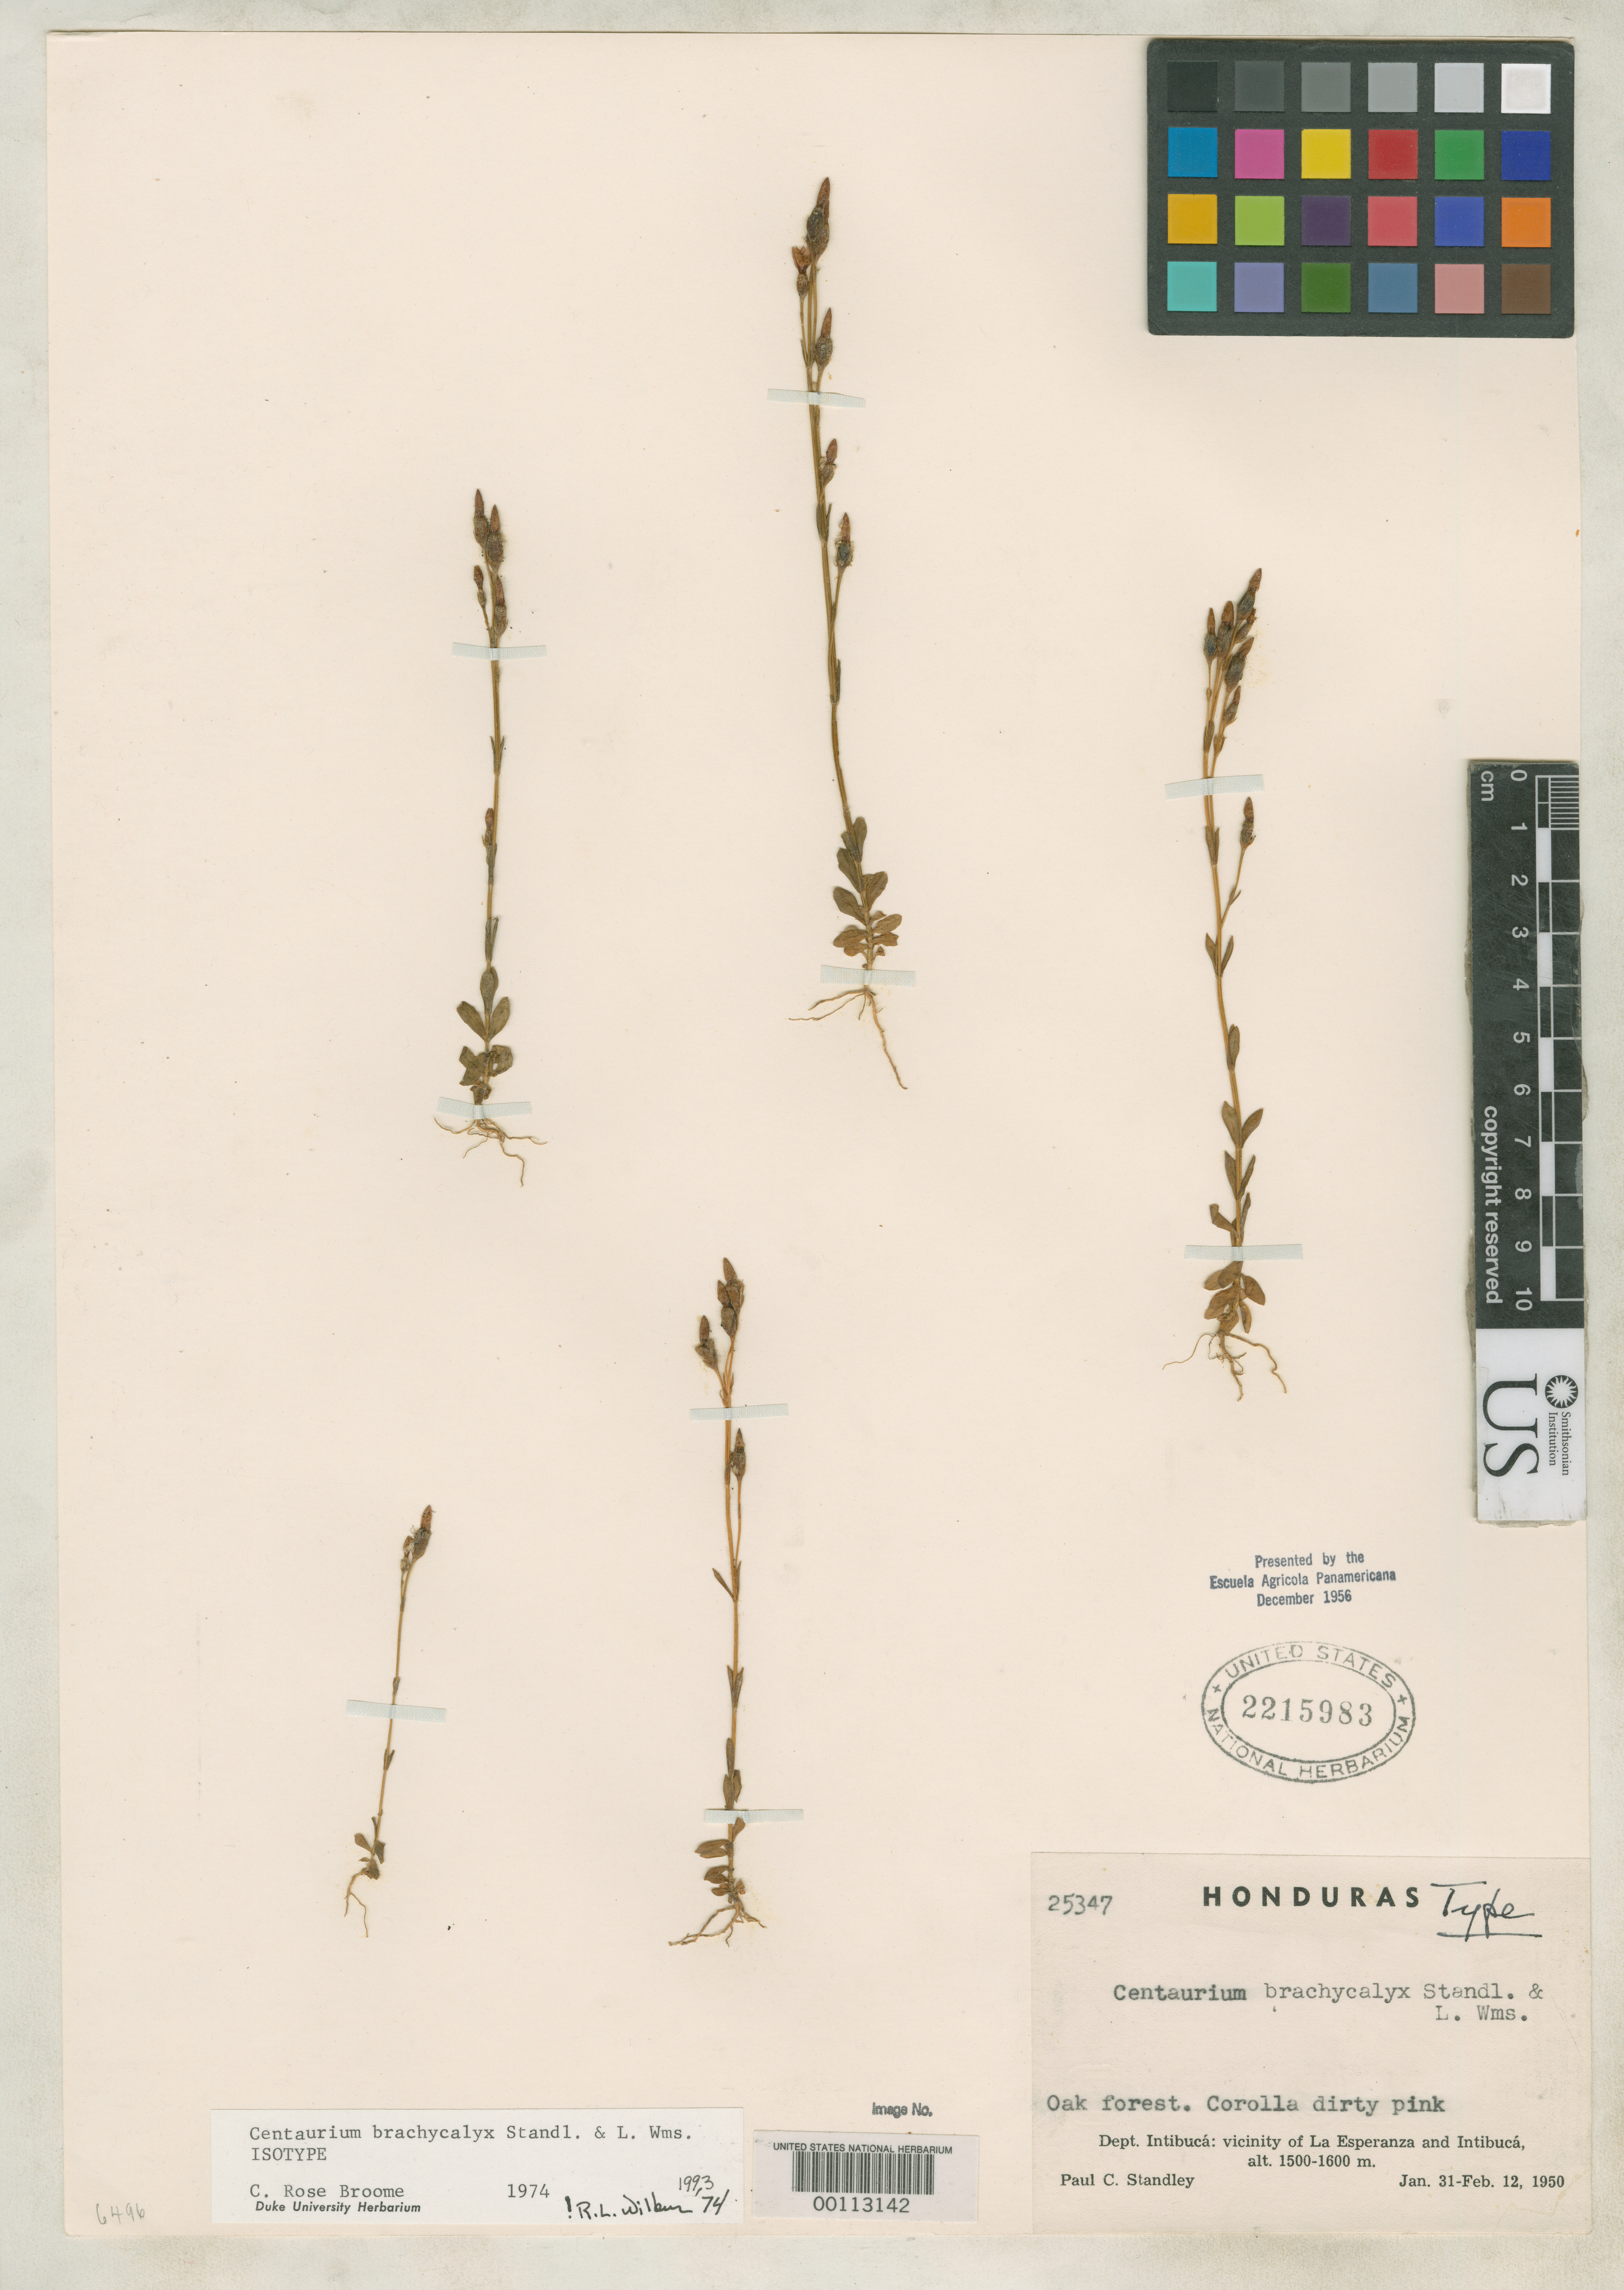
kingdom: Plantae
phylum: Tracheophyta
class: Magnoliopsida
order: Gentianales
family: Gentianaceae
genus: Centaurium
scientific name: Centaurium brachycalyx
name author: Standl. & L.O. Williams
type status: Holotype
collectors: P. C. Standley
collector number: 25347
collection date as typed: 31 Jan 1950 to 12 Feb 1950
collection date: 1950-01-31/1950-02-12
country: Honduras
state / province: Intibucá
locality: Vicinity de La Esperanza & Intibucá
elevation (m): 1500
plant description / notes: "Presented by the Escuela Agricola Panamericana December 1956." Holotype, transferred from EAP to US (see Dorr et al. 2009, Taxon 58: 993-1001).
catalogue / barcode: US 2215983